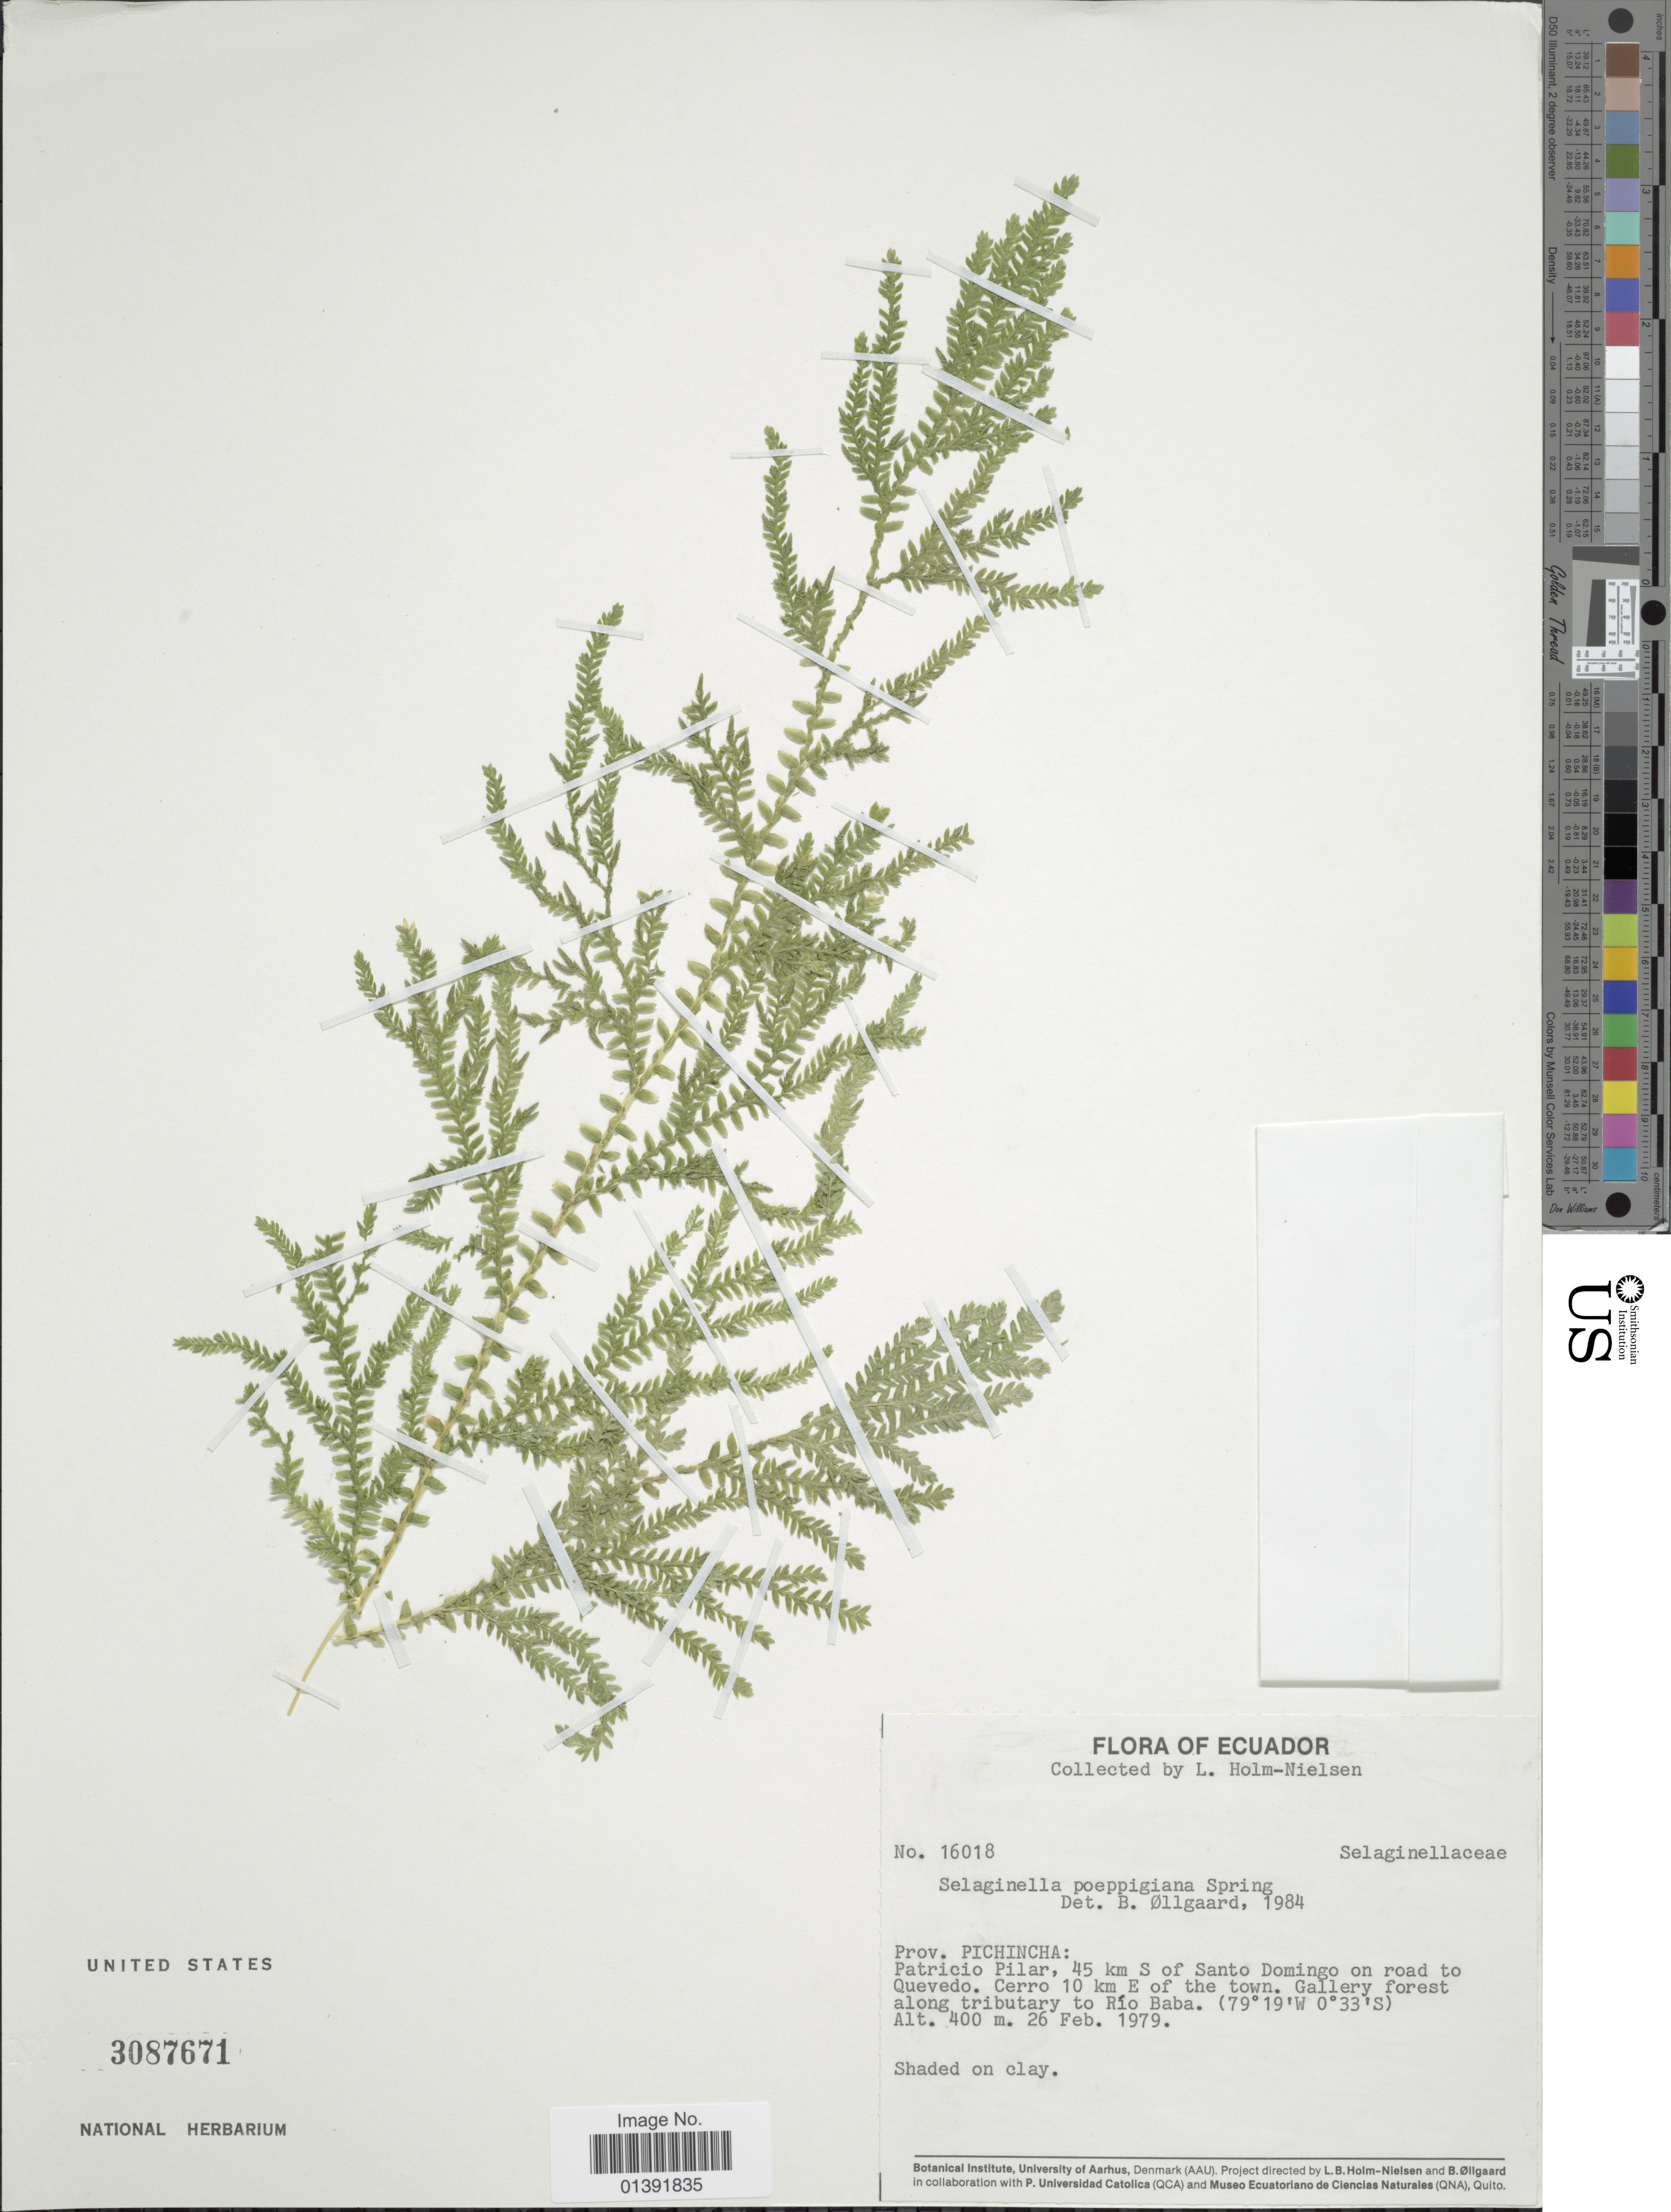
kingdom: Plantae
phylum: Tracheophyta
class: Lycopodiopsida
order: Selaginellales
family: Selaginellaceae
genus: Selaginella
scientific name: Selaginella silvestris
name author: Aspl.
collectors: L. B. Holm-Nielsen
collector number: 16018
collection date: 1979-02-26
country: Ecuador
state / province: Pichincha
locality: Patricio Pilar, 45 km S of Santo Domingo on road to Quevedo, Cerro 10 km E of the town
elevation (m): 400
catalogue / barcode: US 3087671